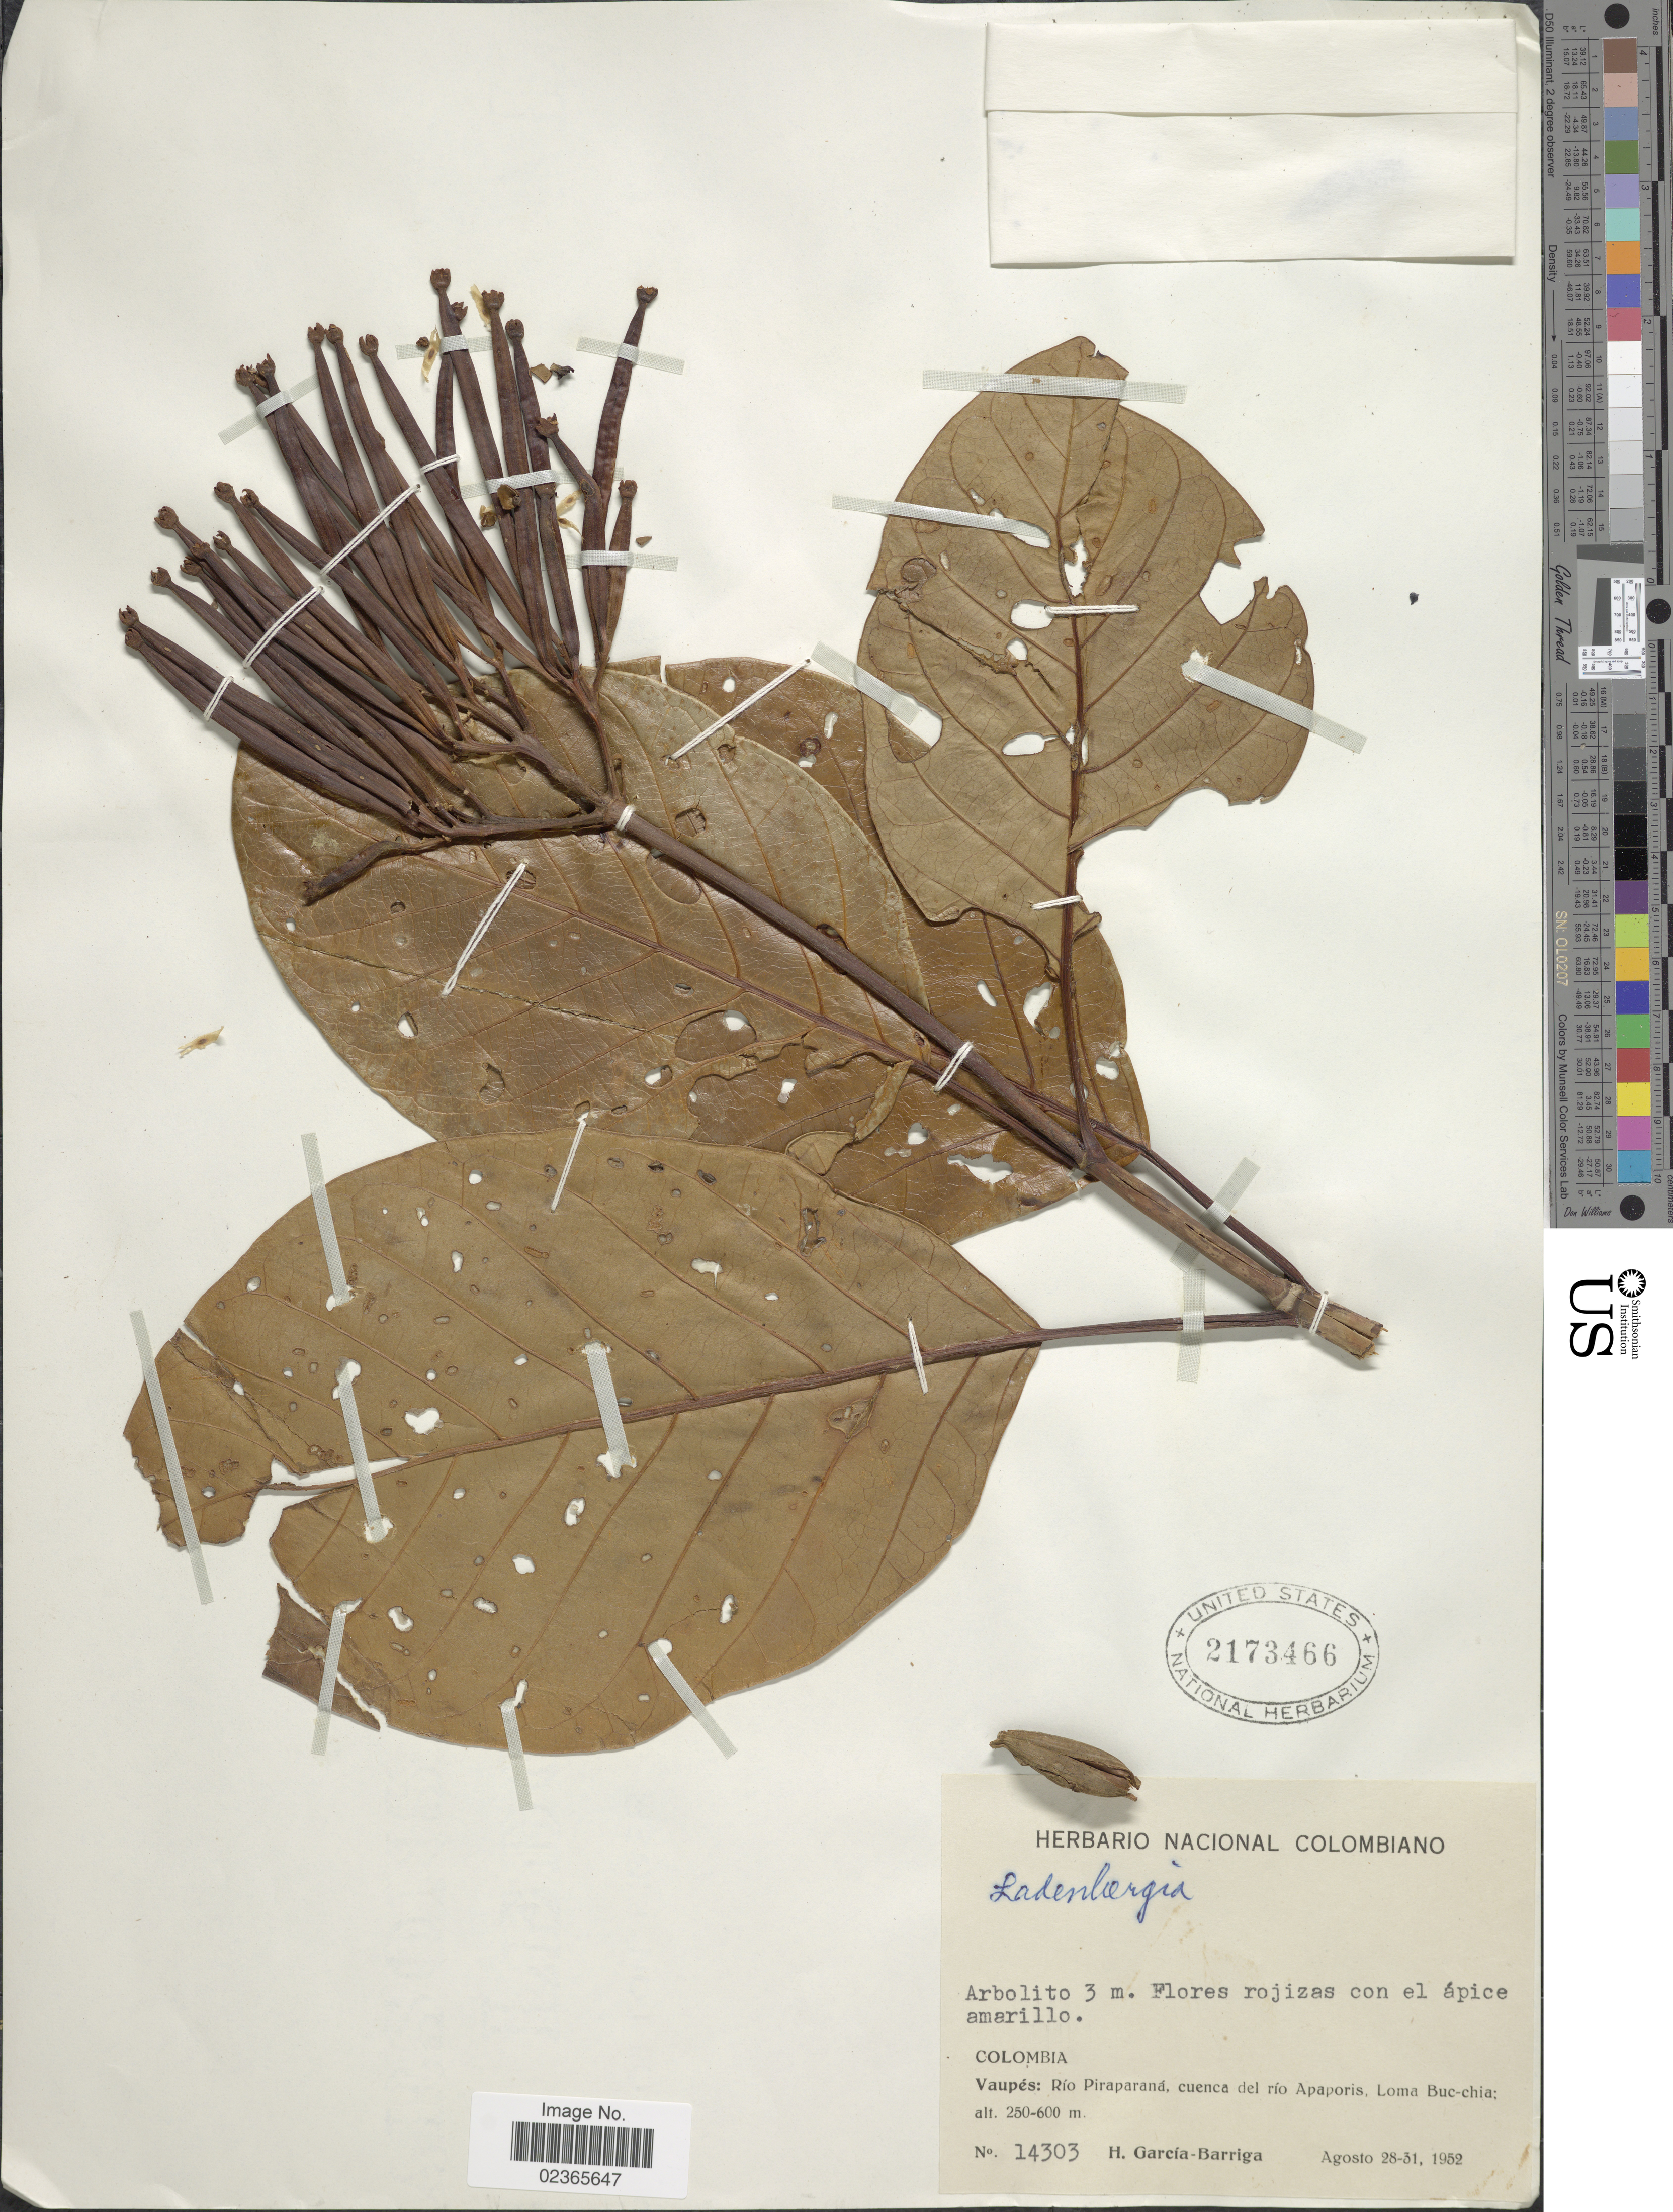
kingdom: Plantae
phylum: Tracheophyta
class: Magnoliopsida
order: Gentianales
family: Rubiaceae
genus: Ladenbergia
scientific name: Ladenbergia sp.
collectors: H. García Barriga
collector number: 14303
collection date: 1952-08-28/1952-08-31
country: Colombia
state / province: Vaupés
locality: Rio Piraparana, cuenca del Rio Apaporis, Loma Buc-chia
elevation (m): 250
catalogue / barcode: US 2173466